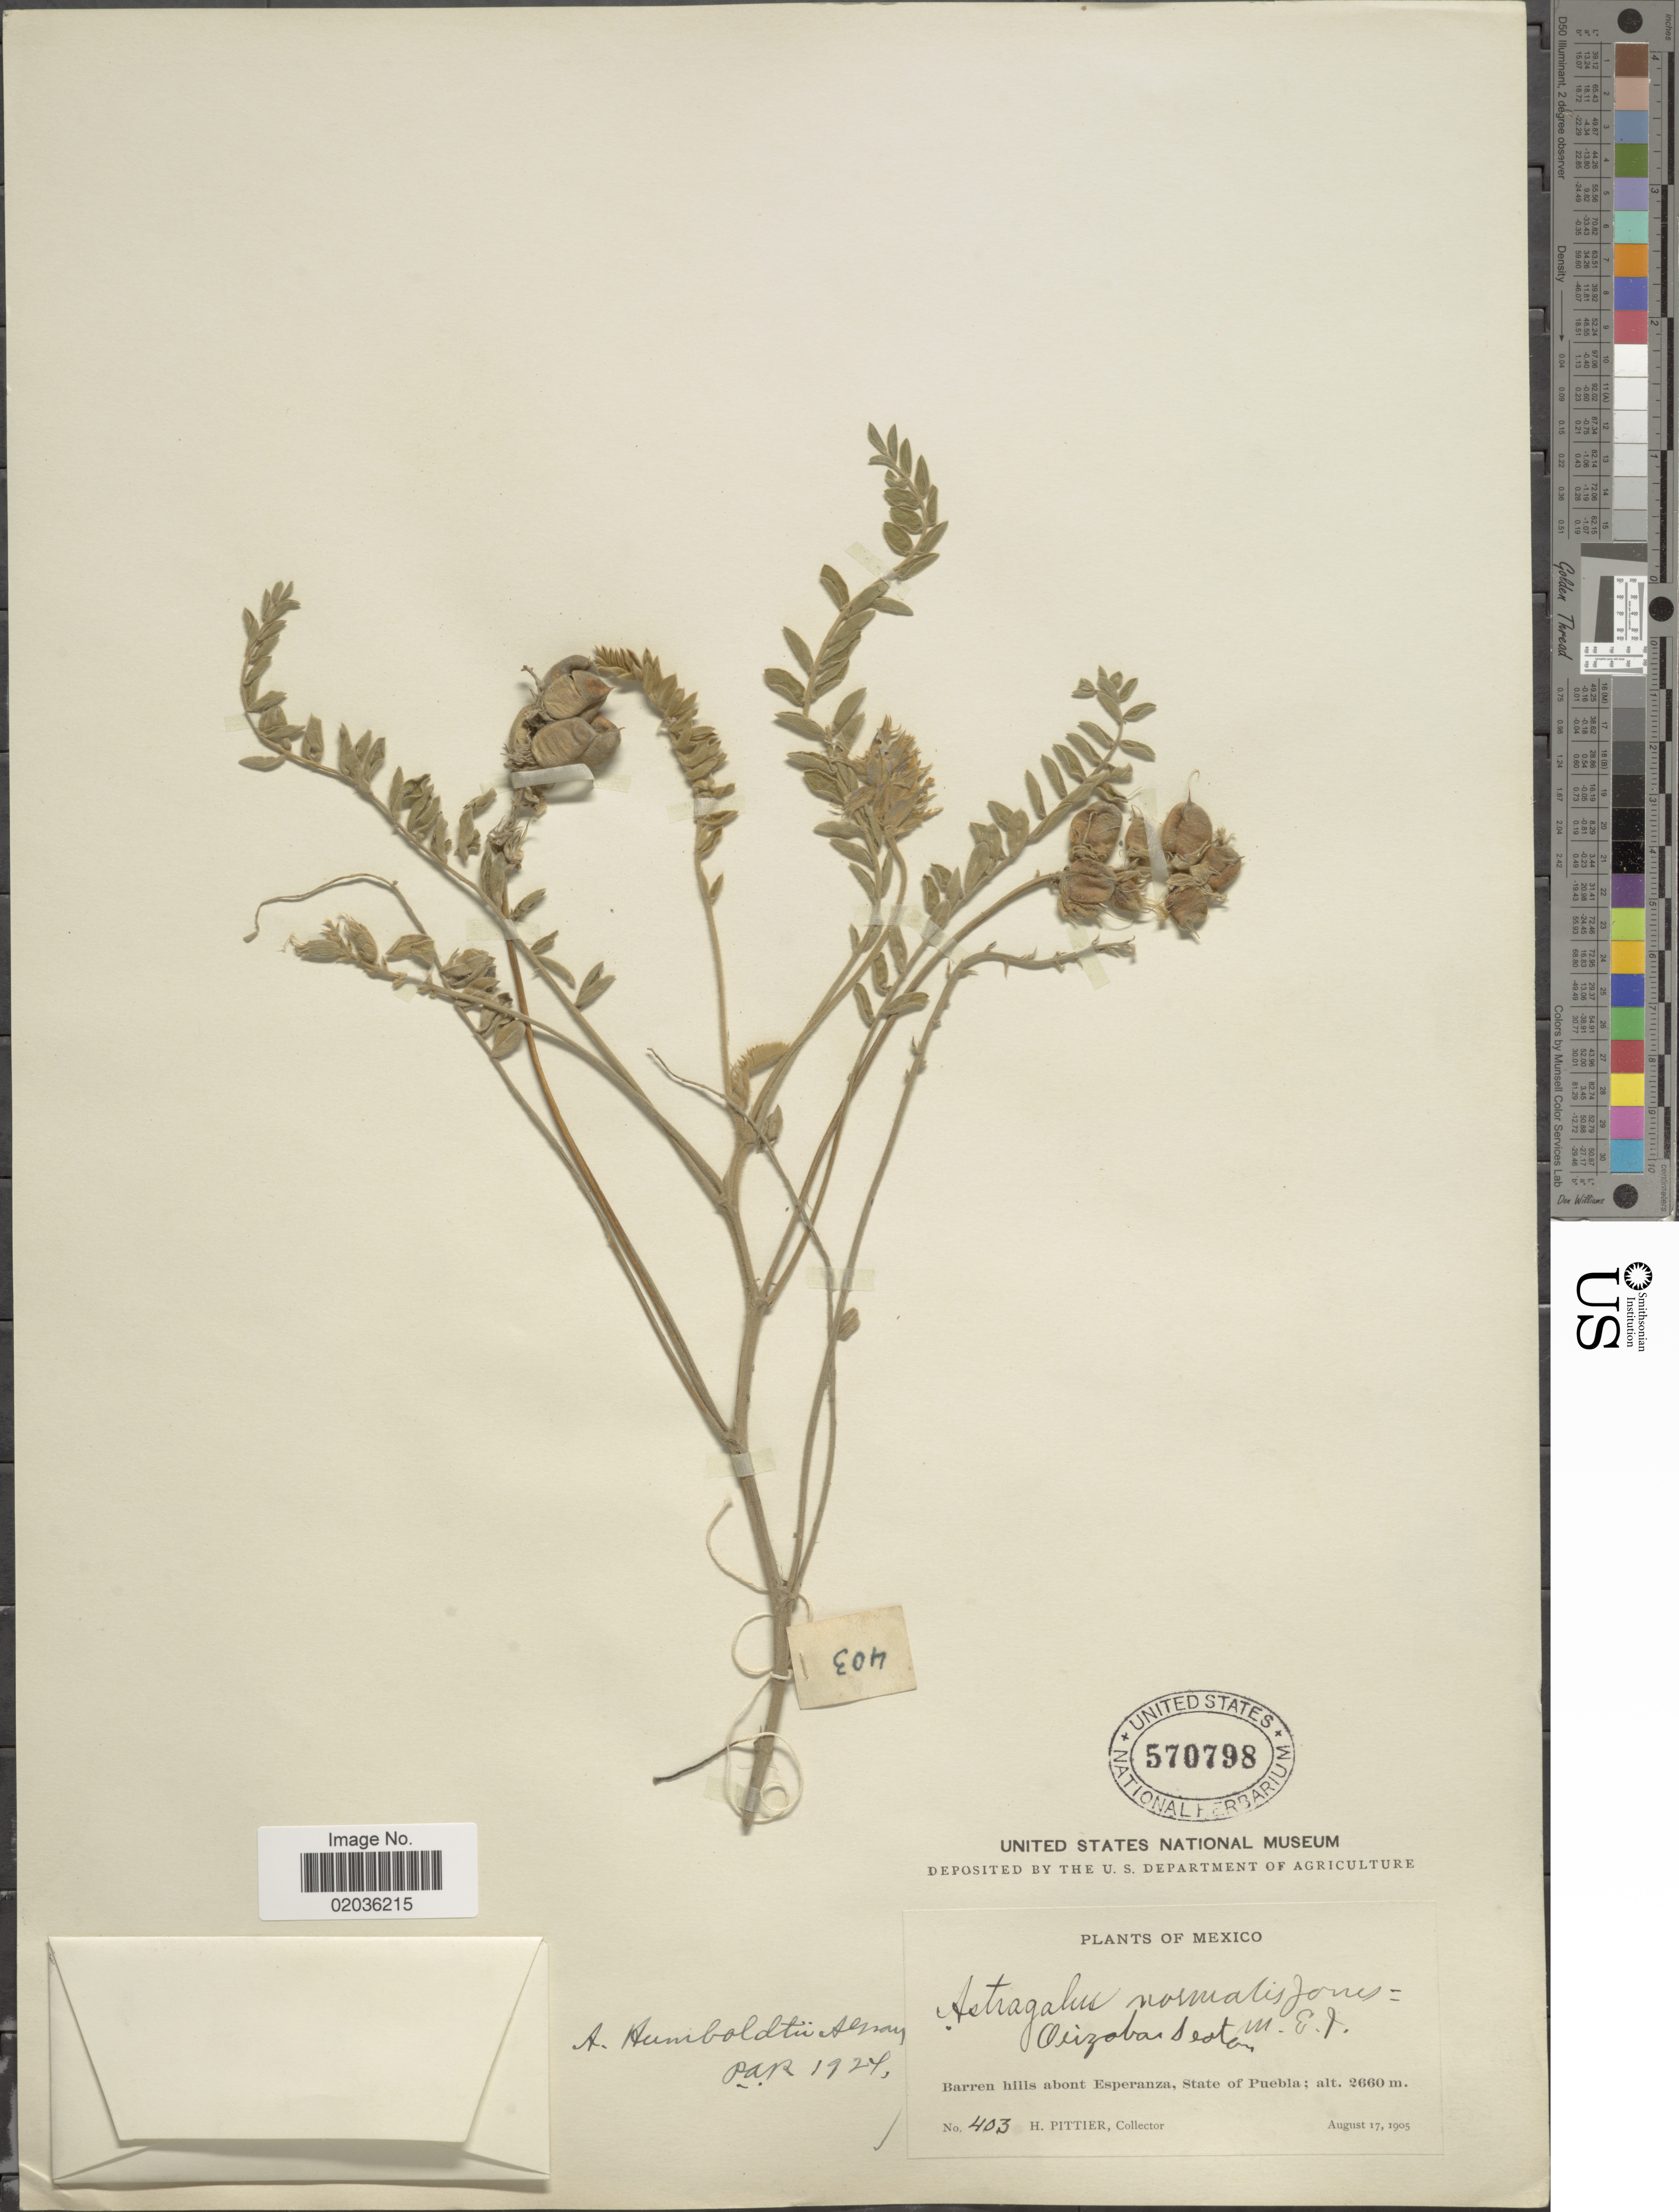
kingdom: Plantae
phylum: Tracheophyta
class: Magnoliopsida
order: Fabales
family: Fabaceae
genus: Astragalus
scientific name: Astragalus mollissimus var. irolanus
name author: (M.E. Jones) Barneby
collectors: H. F. Pittier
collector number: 403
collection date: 1905-08-17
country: Mexico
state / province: Puebla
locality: Barren hills abont Esperanza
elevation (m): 2660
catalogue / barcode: US 570798